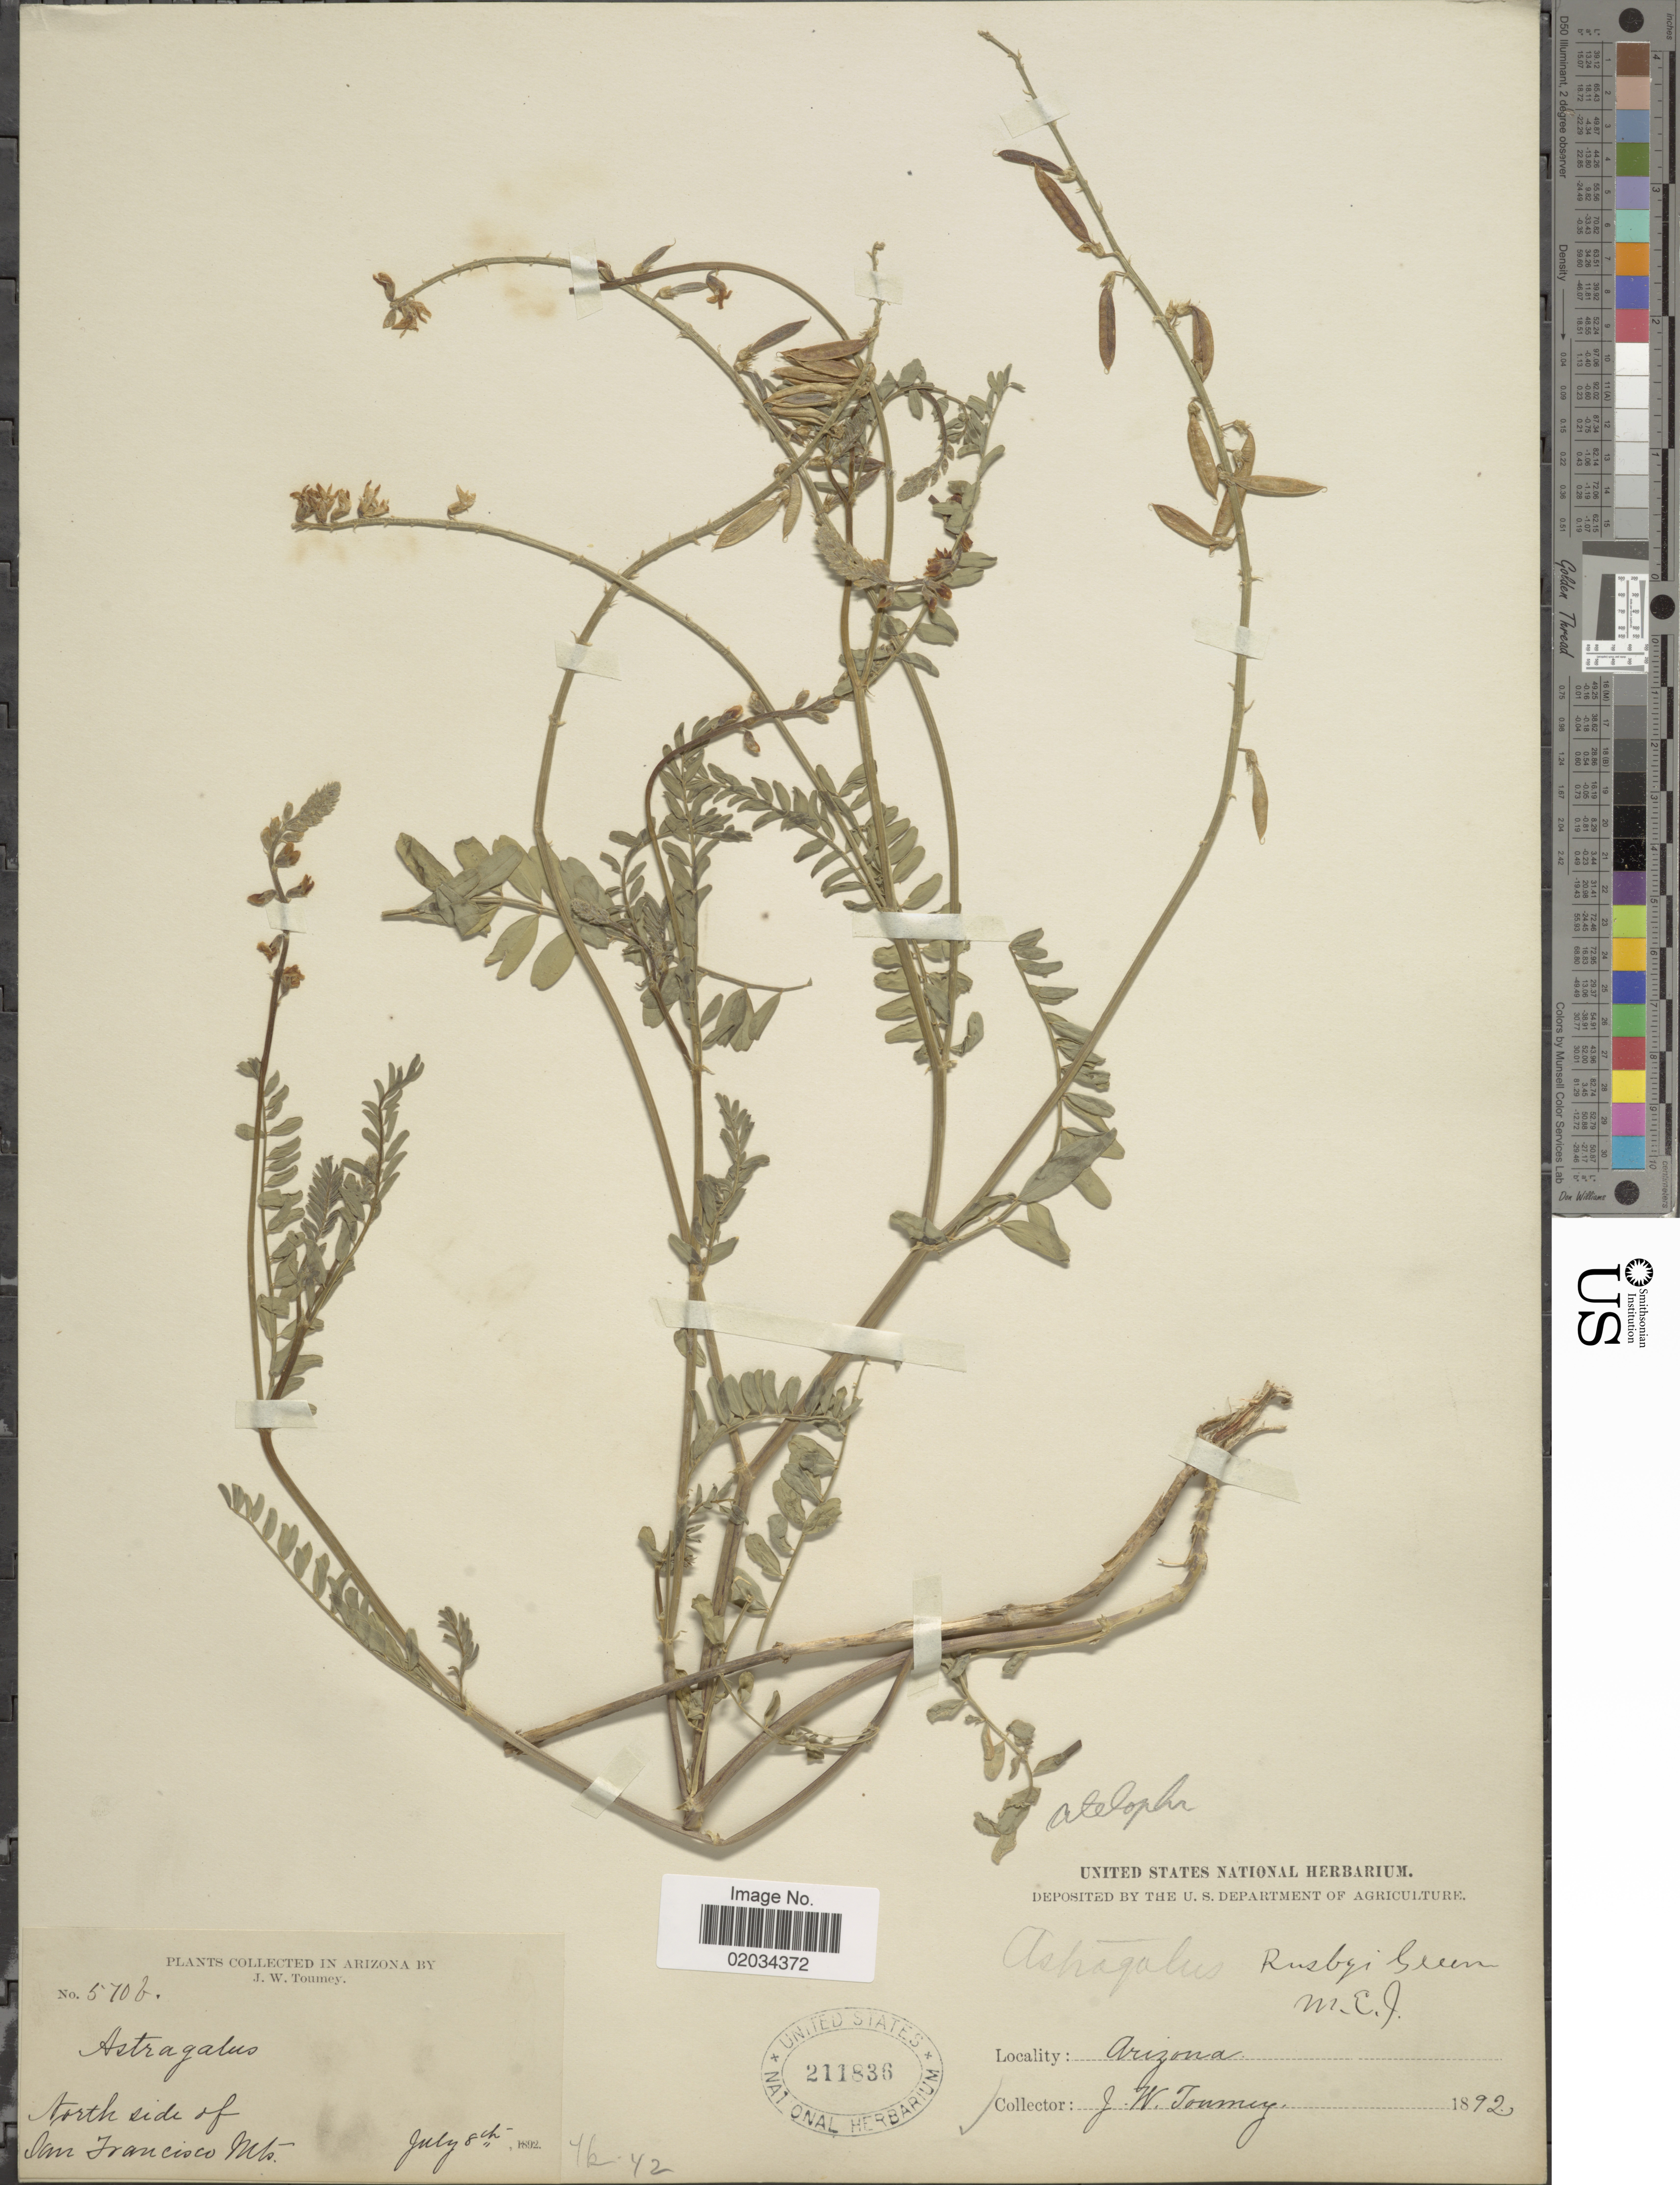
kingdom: Plantae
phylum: Tracheophyta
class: Magnoliopsida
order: Fabales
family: Fabaceae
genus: Astragalus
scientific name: Astragalus rusbyi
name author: Greene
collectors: J. W. Toumey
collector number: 570b*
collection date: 1892-07-08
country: United States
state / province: Arizona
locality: North side of San Francisco Mts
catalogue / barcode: US 211836